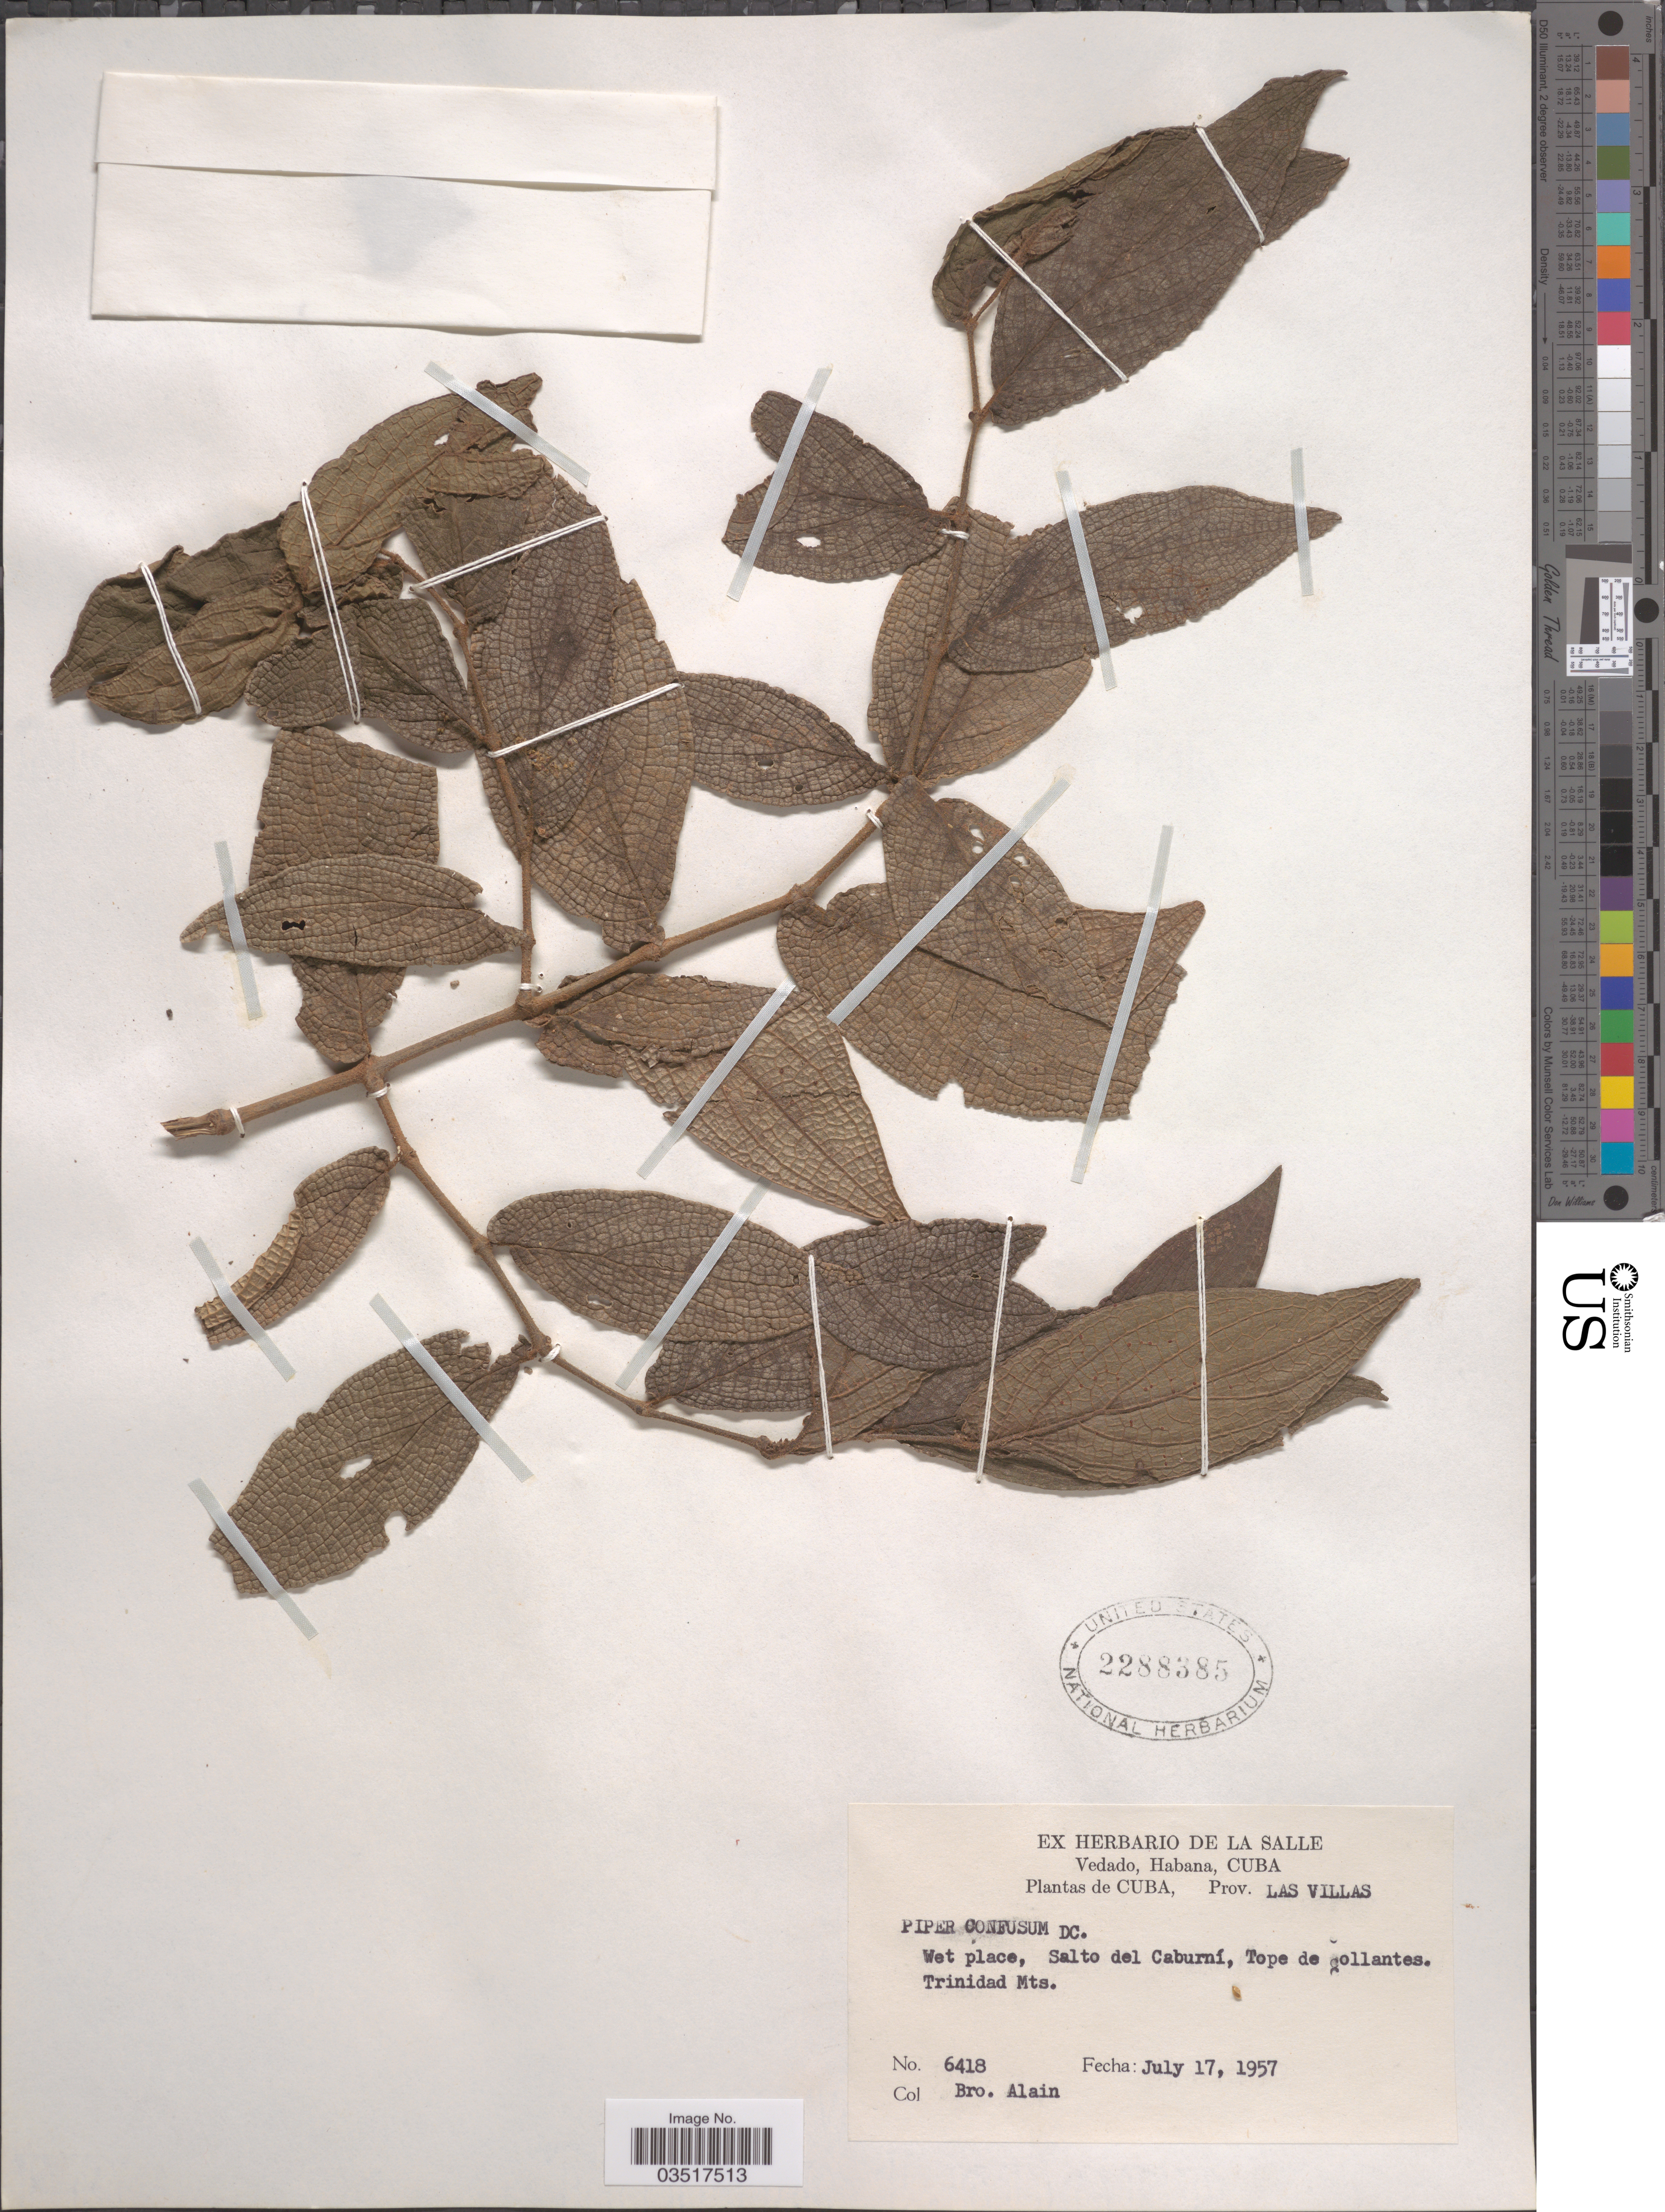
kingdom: Plantae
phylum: Tracheophyta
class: Magnoliopsida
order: Piperales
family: Piperaceae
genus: Piper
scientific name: Piper confusum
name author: C. DC.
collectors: A. H. Liogier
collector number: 6418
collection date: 1957-07-17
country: Cuba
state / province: Las Villas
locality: Salto del Caburní, Tope de collantes. Trinidad Mts.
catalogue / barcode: US 2288385